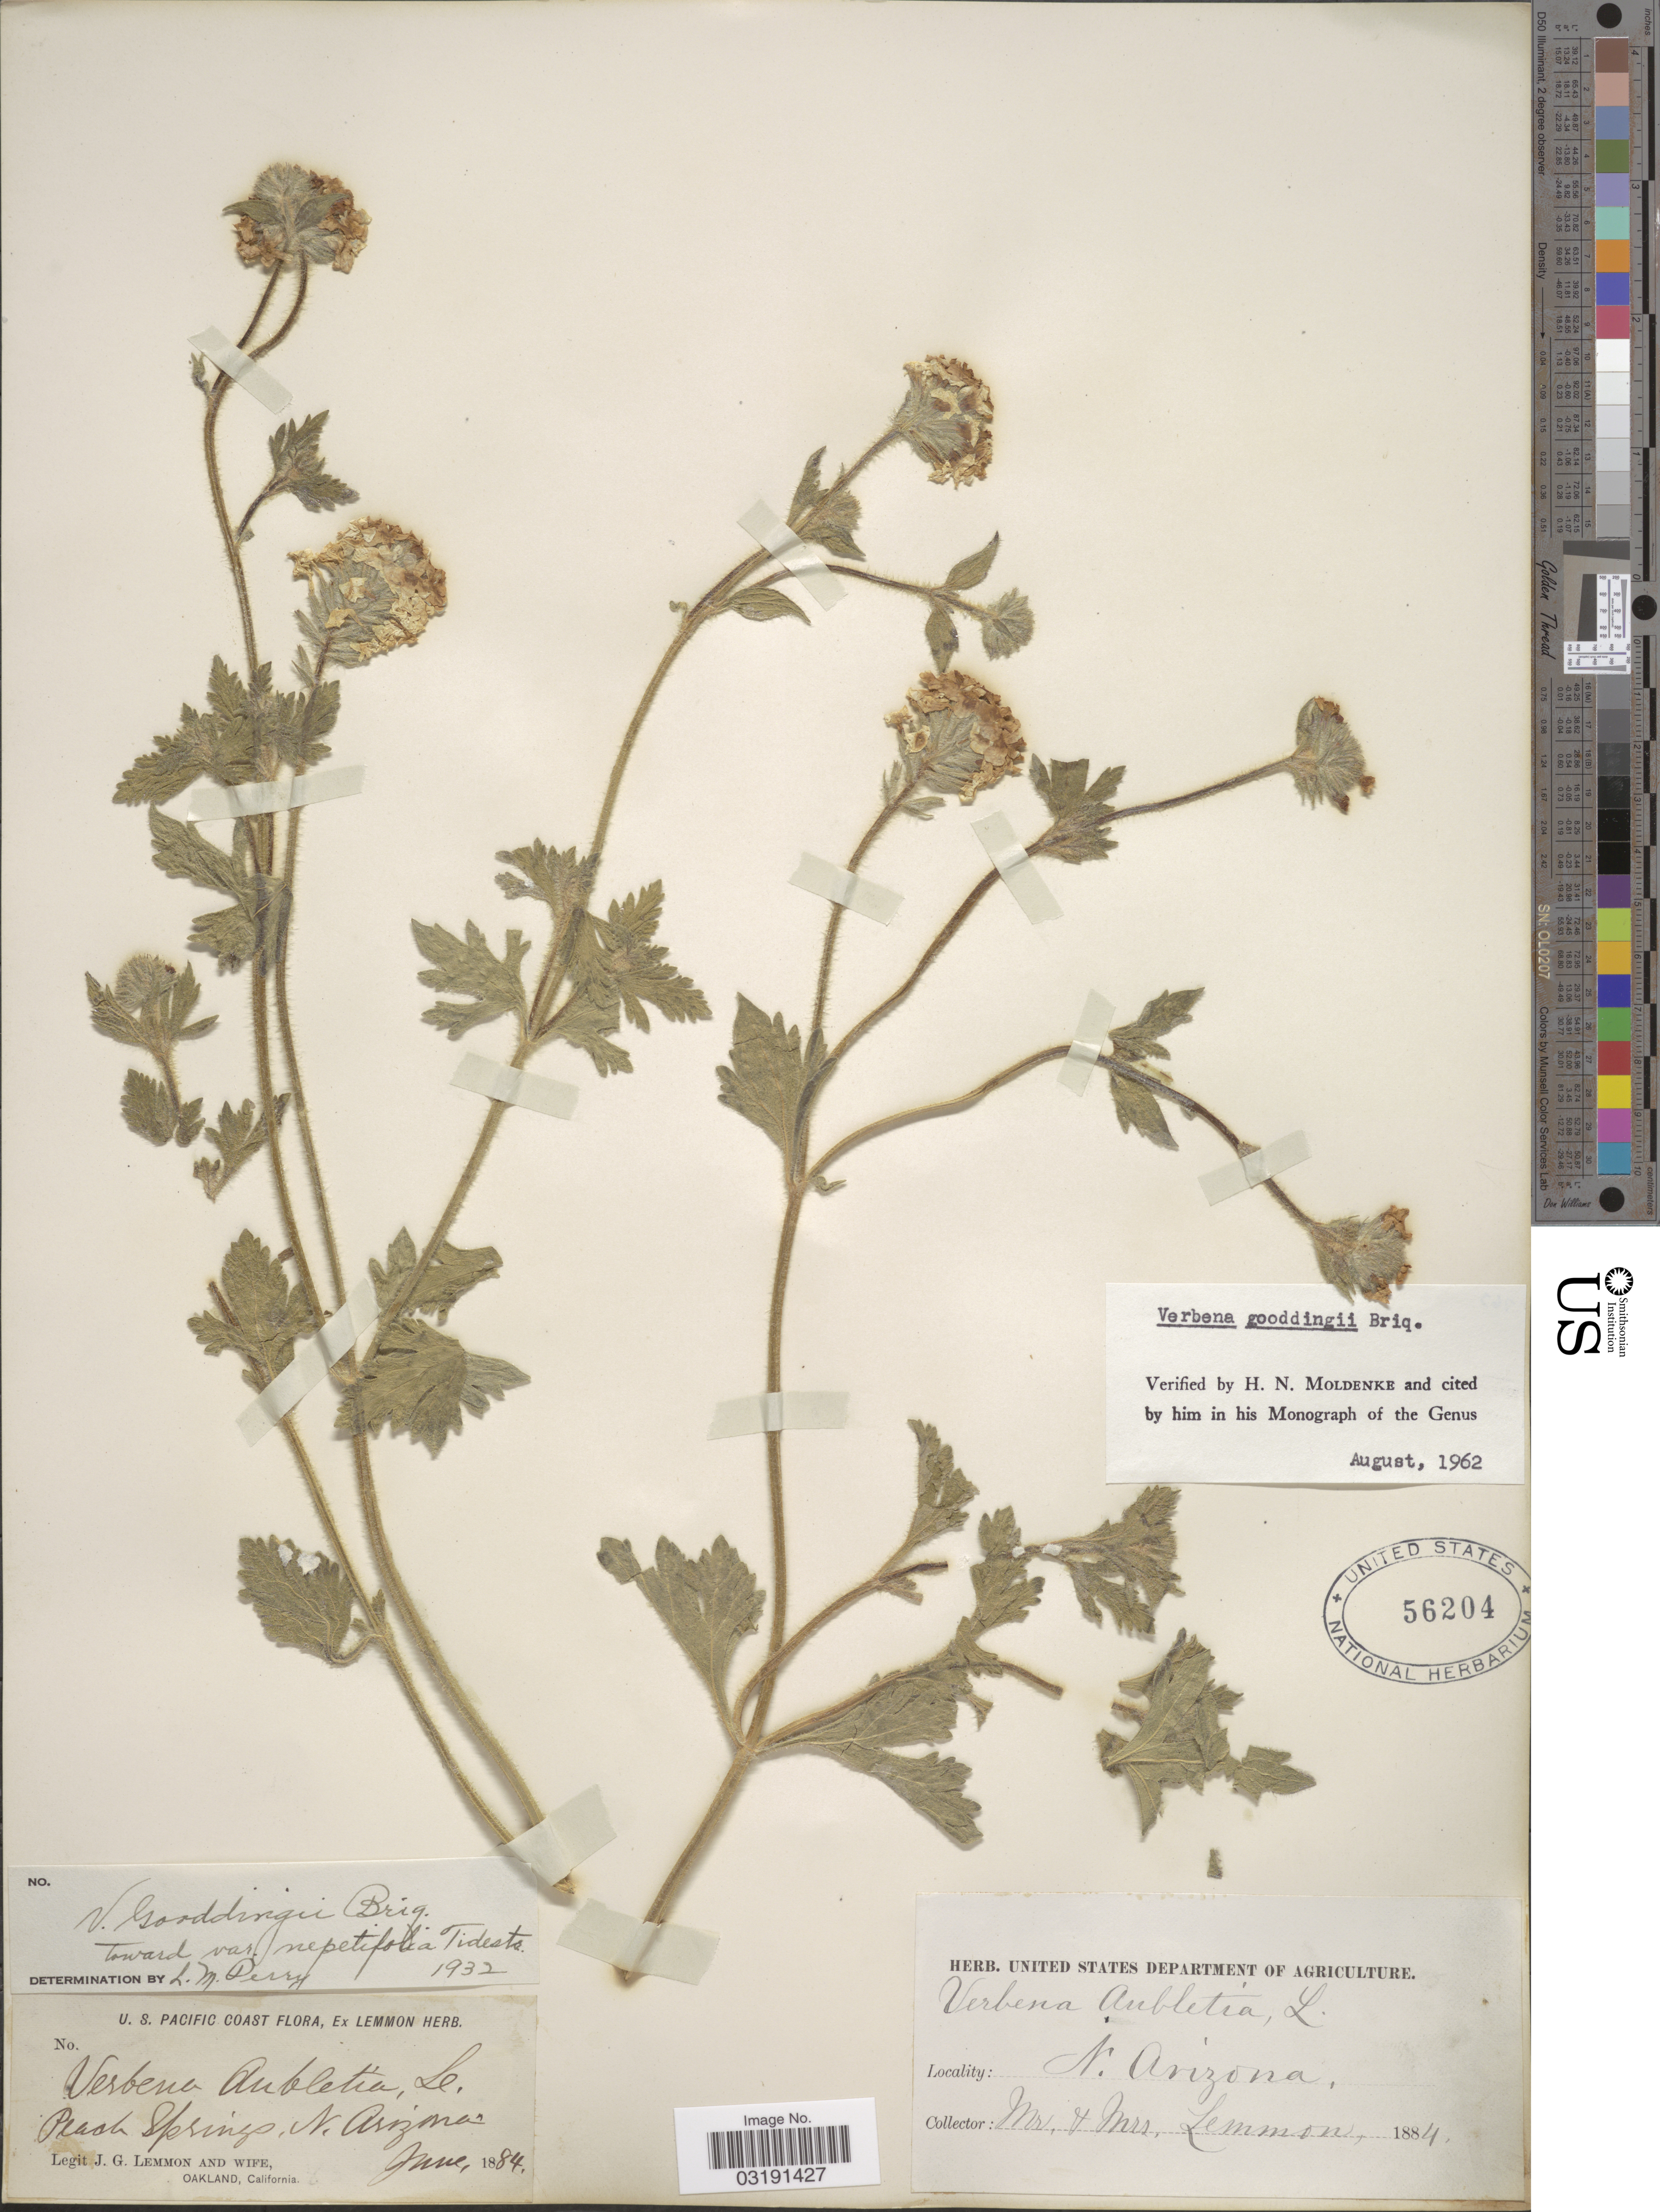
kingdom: Plantae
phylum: Tracheophyta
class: Magnoliopsida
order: Lamiales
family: Verbenaceae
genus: Verbena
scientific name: Verbena gooddingii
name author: Briq.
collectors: J. Lemmon & Mrs. J. G. Lemmon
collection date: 1884-06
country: United States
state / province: Arizona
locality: U.S. Pacific Coast. Peach Springs, N. Arizona.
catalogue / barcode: US 56204